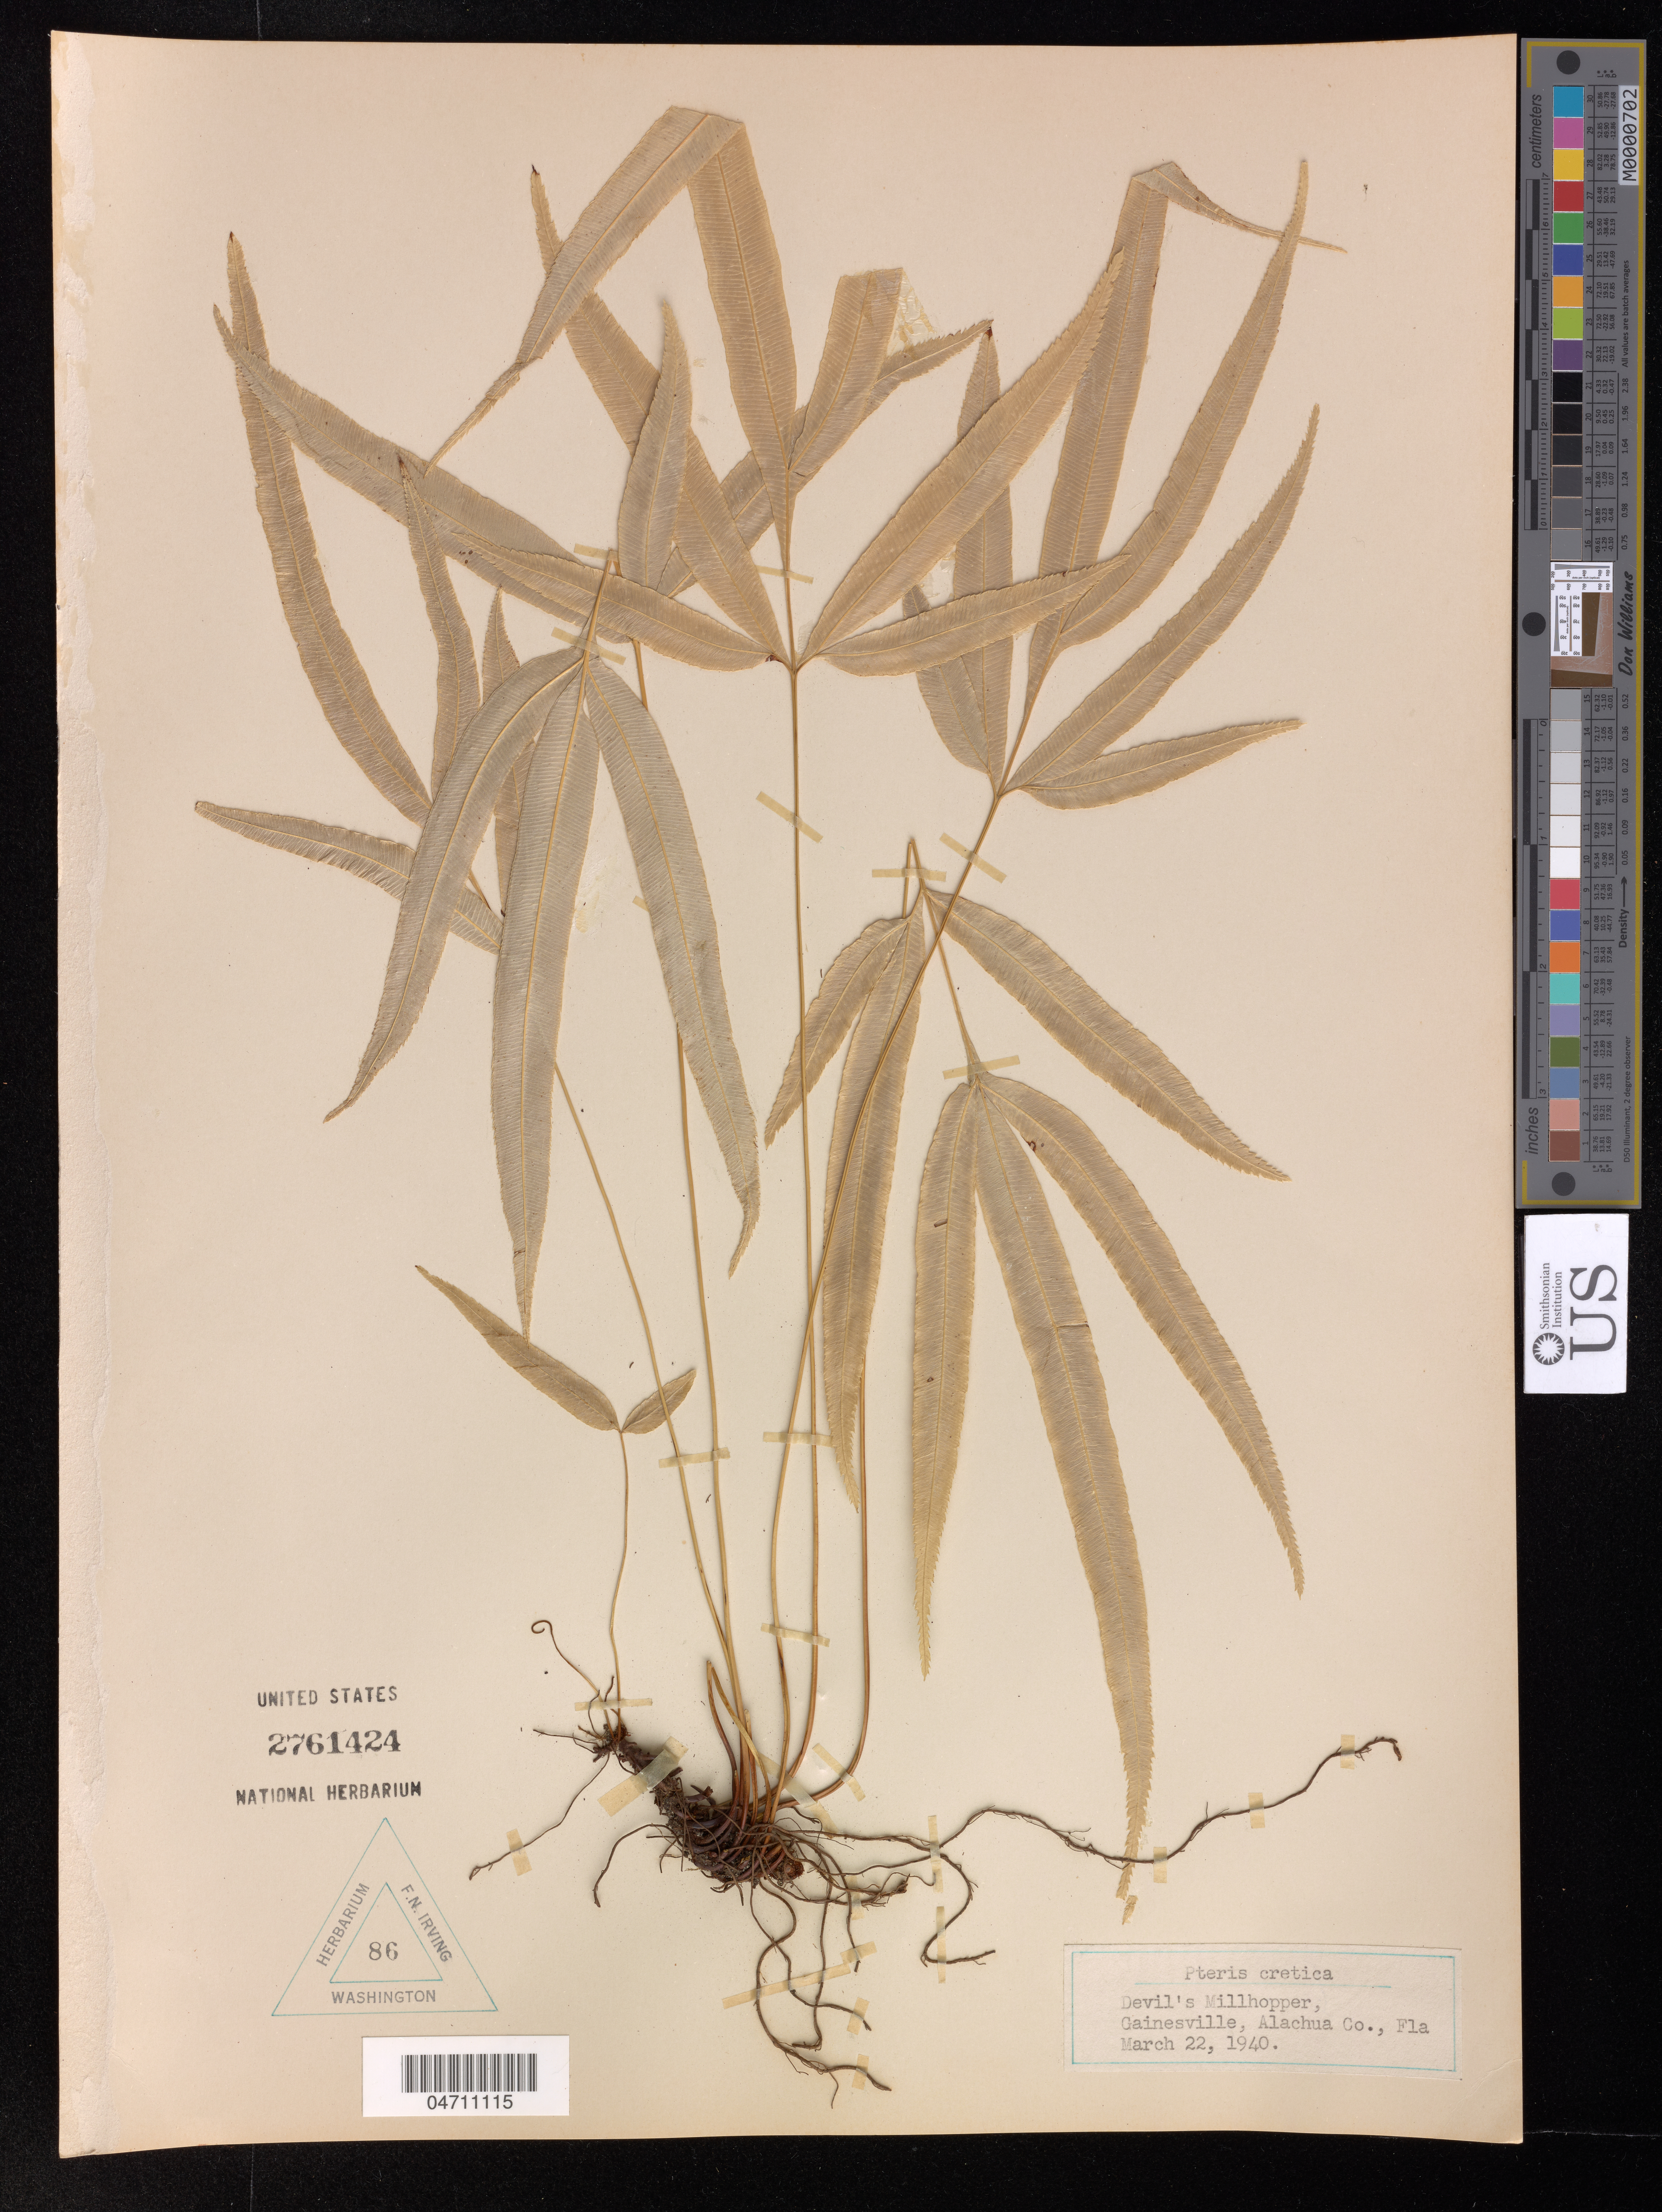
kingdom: Plantae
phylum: Tracheophyta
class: Polypodiopsida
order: Polypodiales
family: Pteridaceae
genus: Pteris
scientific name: Pteris cretica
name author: L.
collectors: ex herb. F.N. Irving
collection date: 1940-03-22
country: United States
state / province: Florida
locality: Devil's Millhopper, Gainesville, Alachua Co.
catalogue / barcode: US 3761424